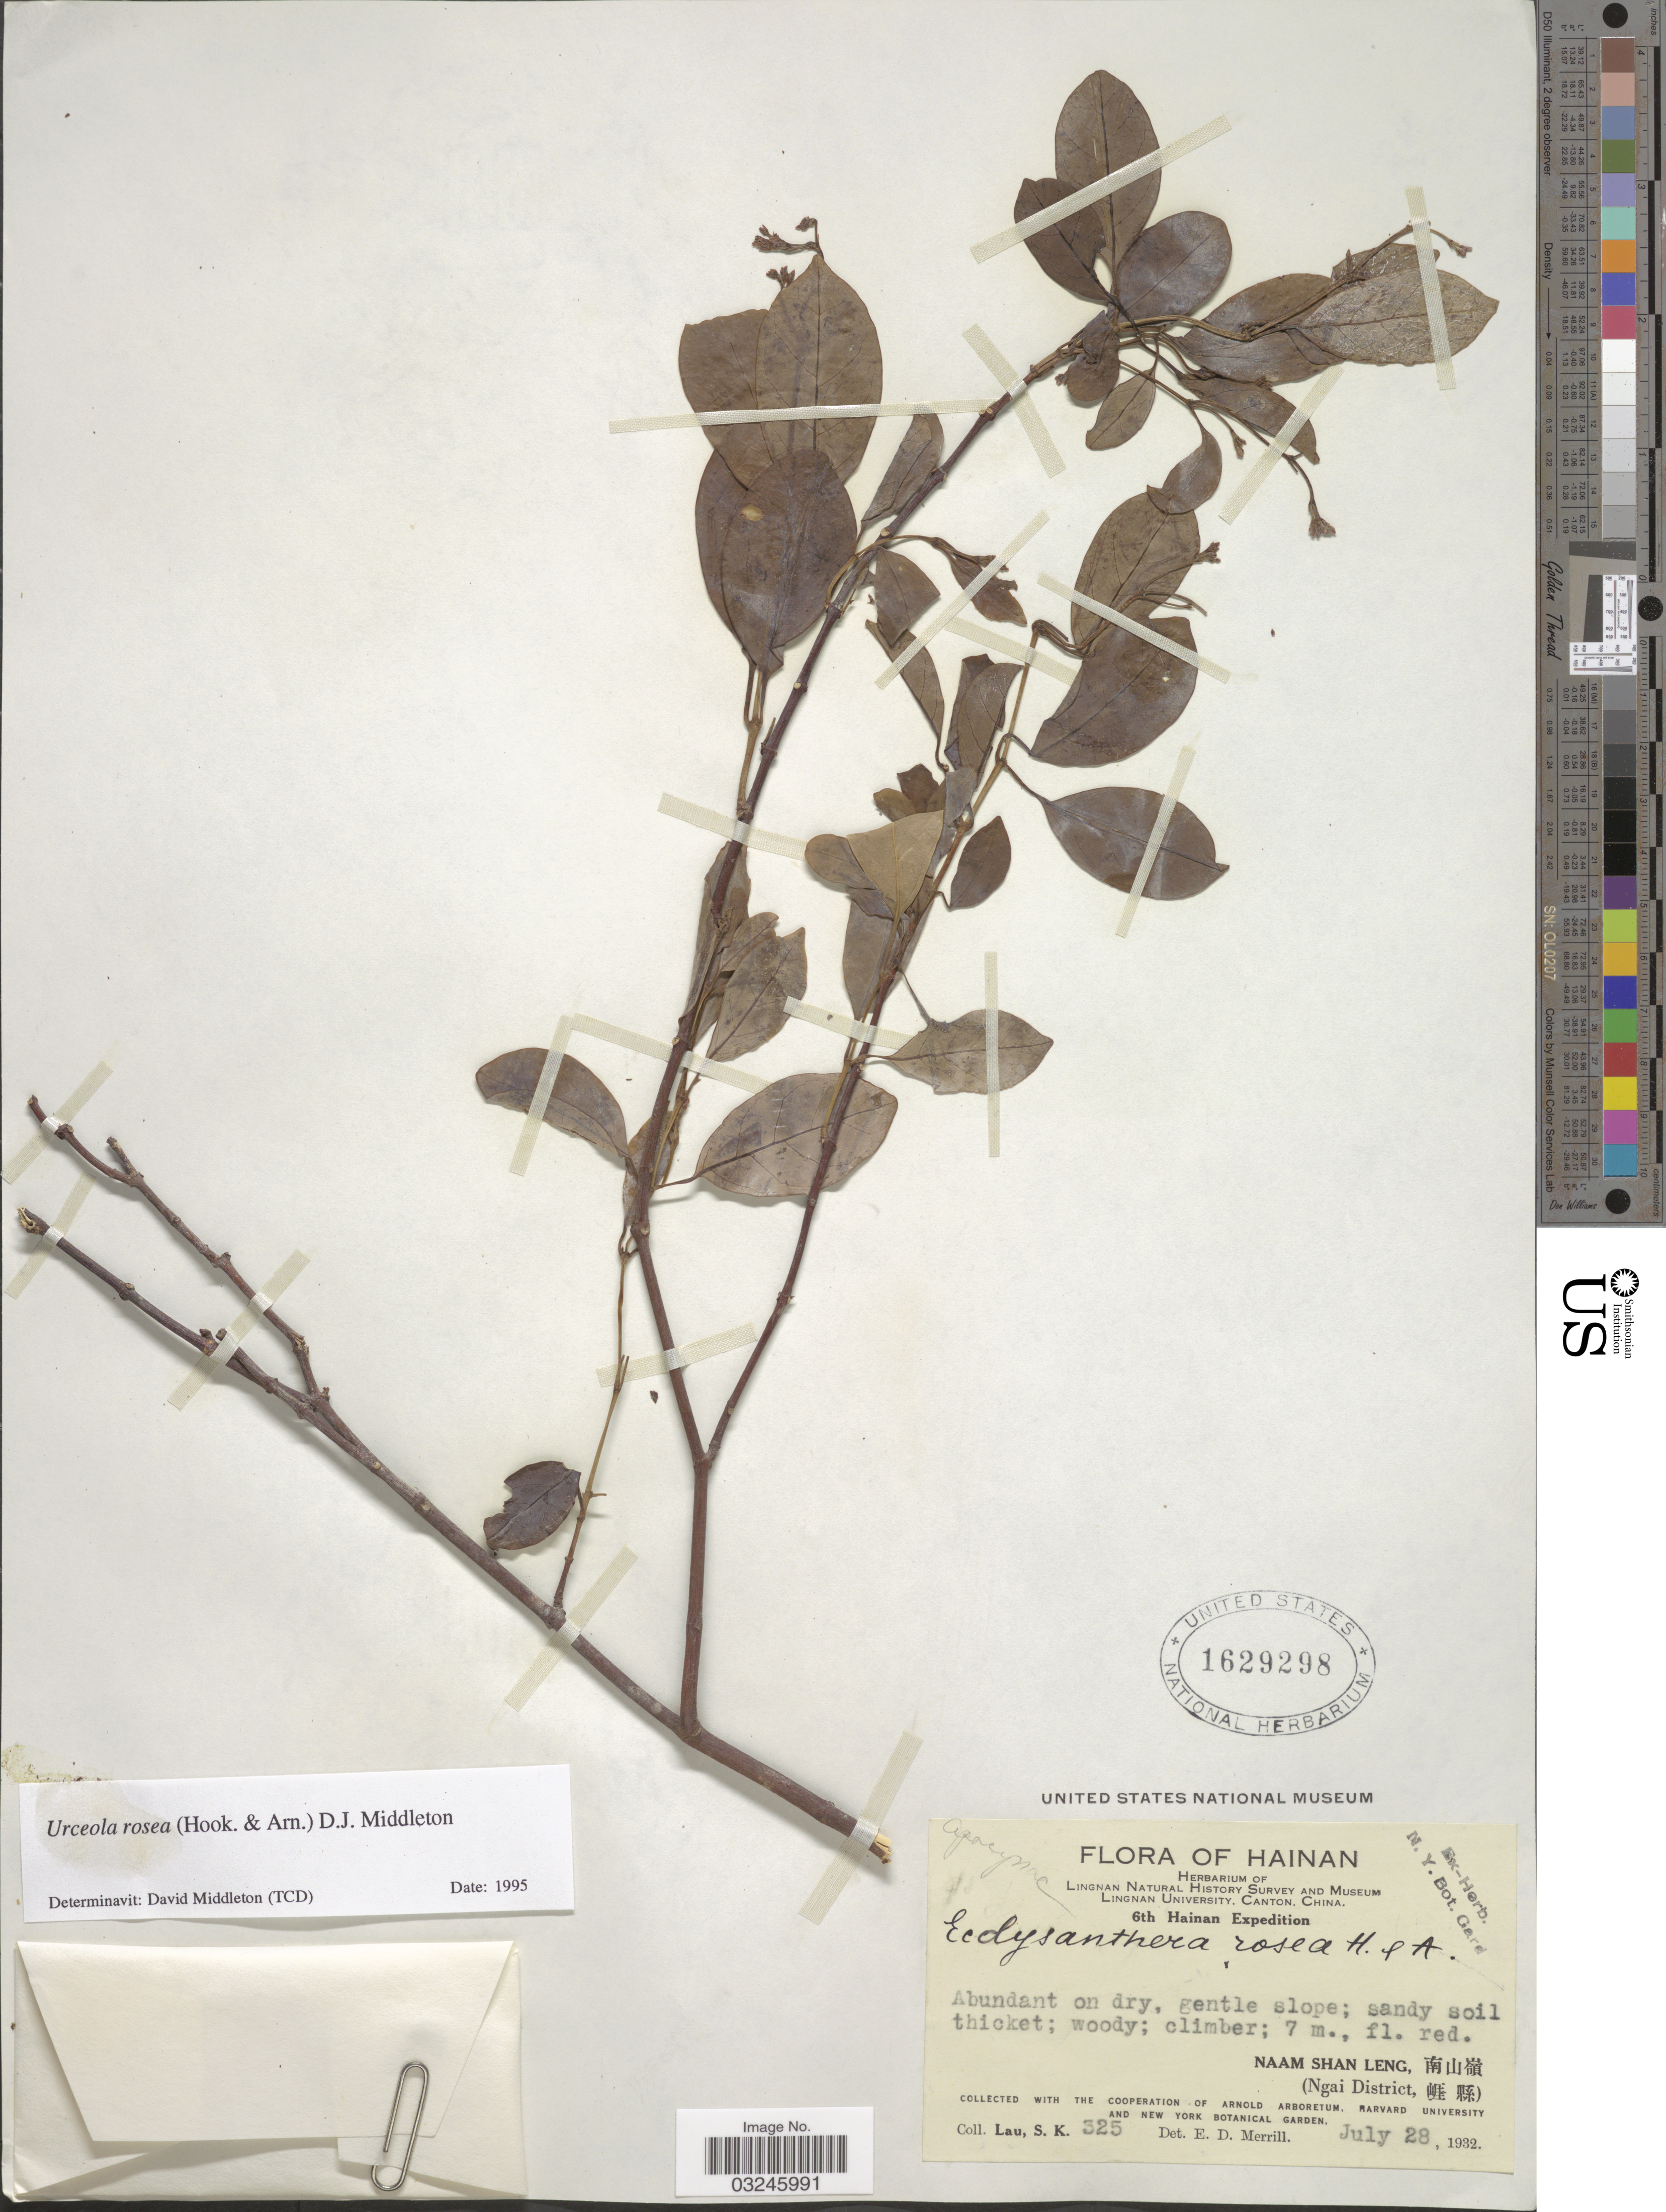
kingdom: Plantae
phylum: Tracheophyta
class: Magnoliopsida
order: Gentianales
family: Apocynaceae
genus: Urceola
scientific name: Urceola rosea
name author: Hook. & Arn.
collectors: S. K. Lau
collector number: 325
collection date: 1932-07-28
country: China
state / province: Hainan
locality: Naam Shan Leng (Ngai District).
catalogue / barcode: US 1629298